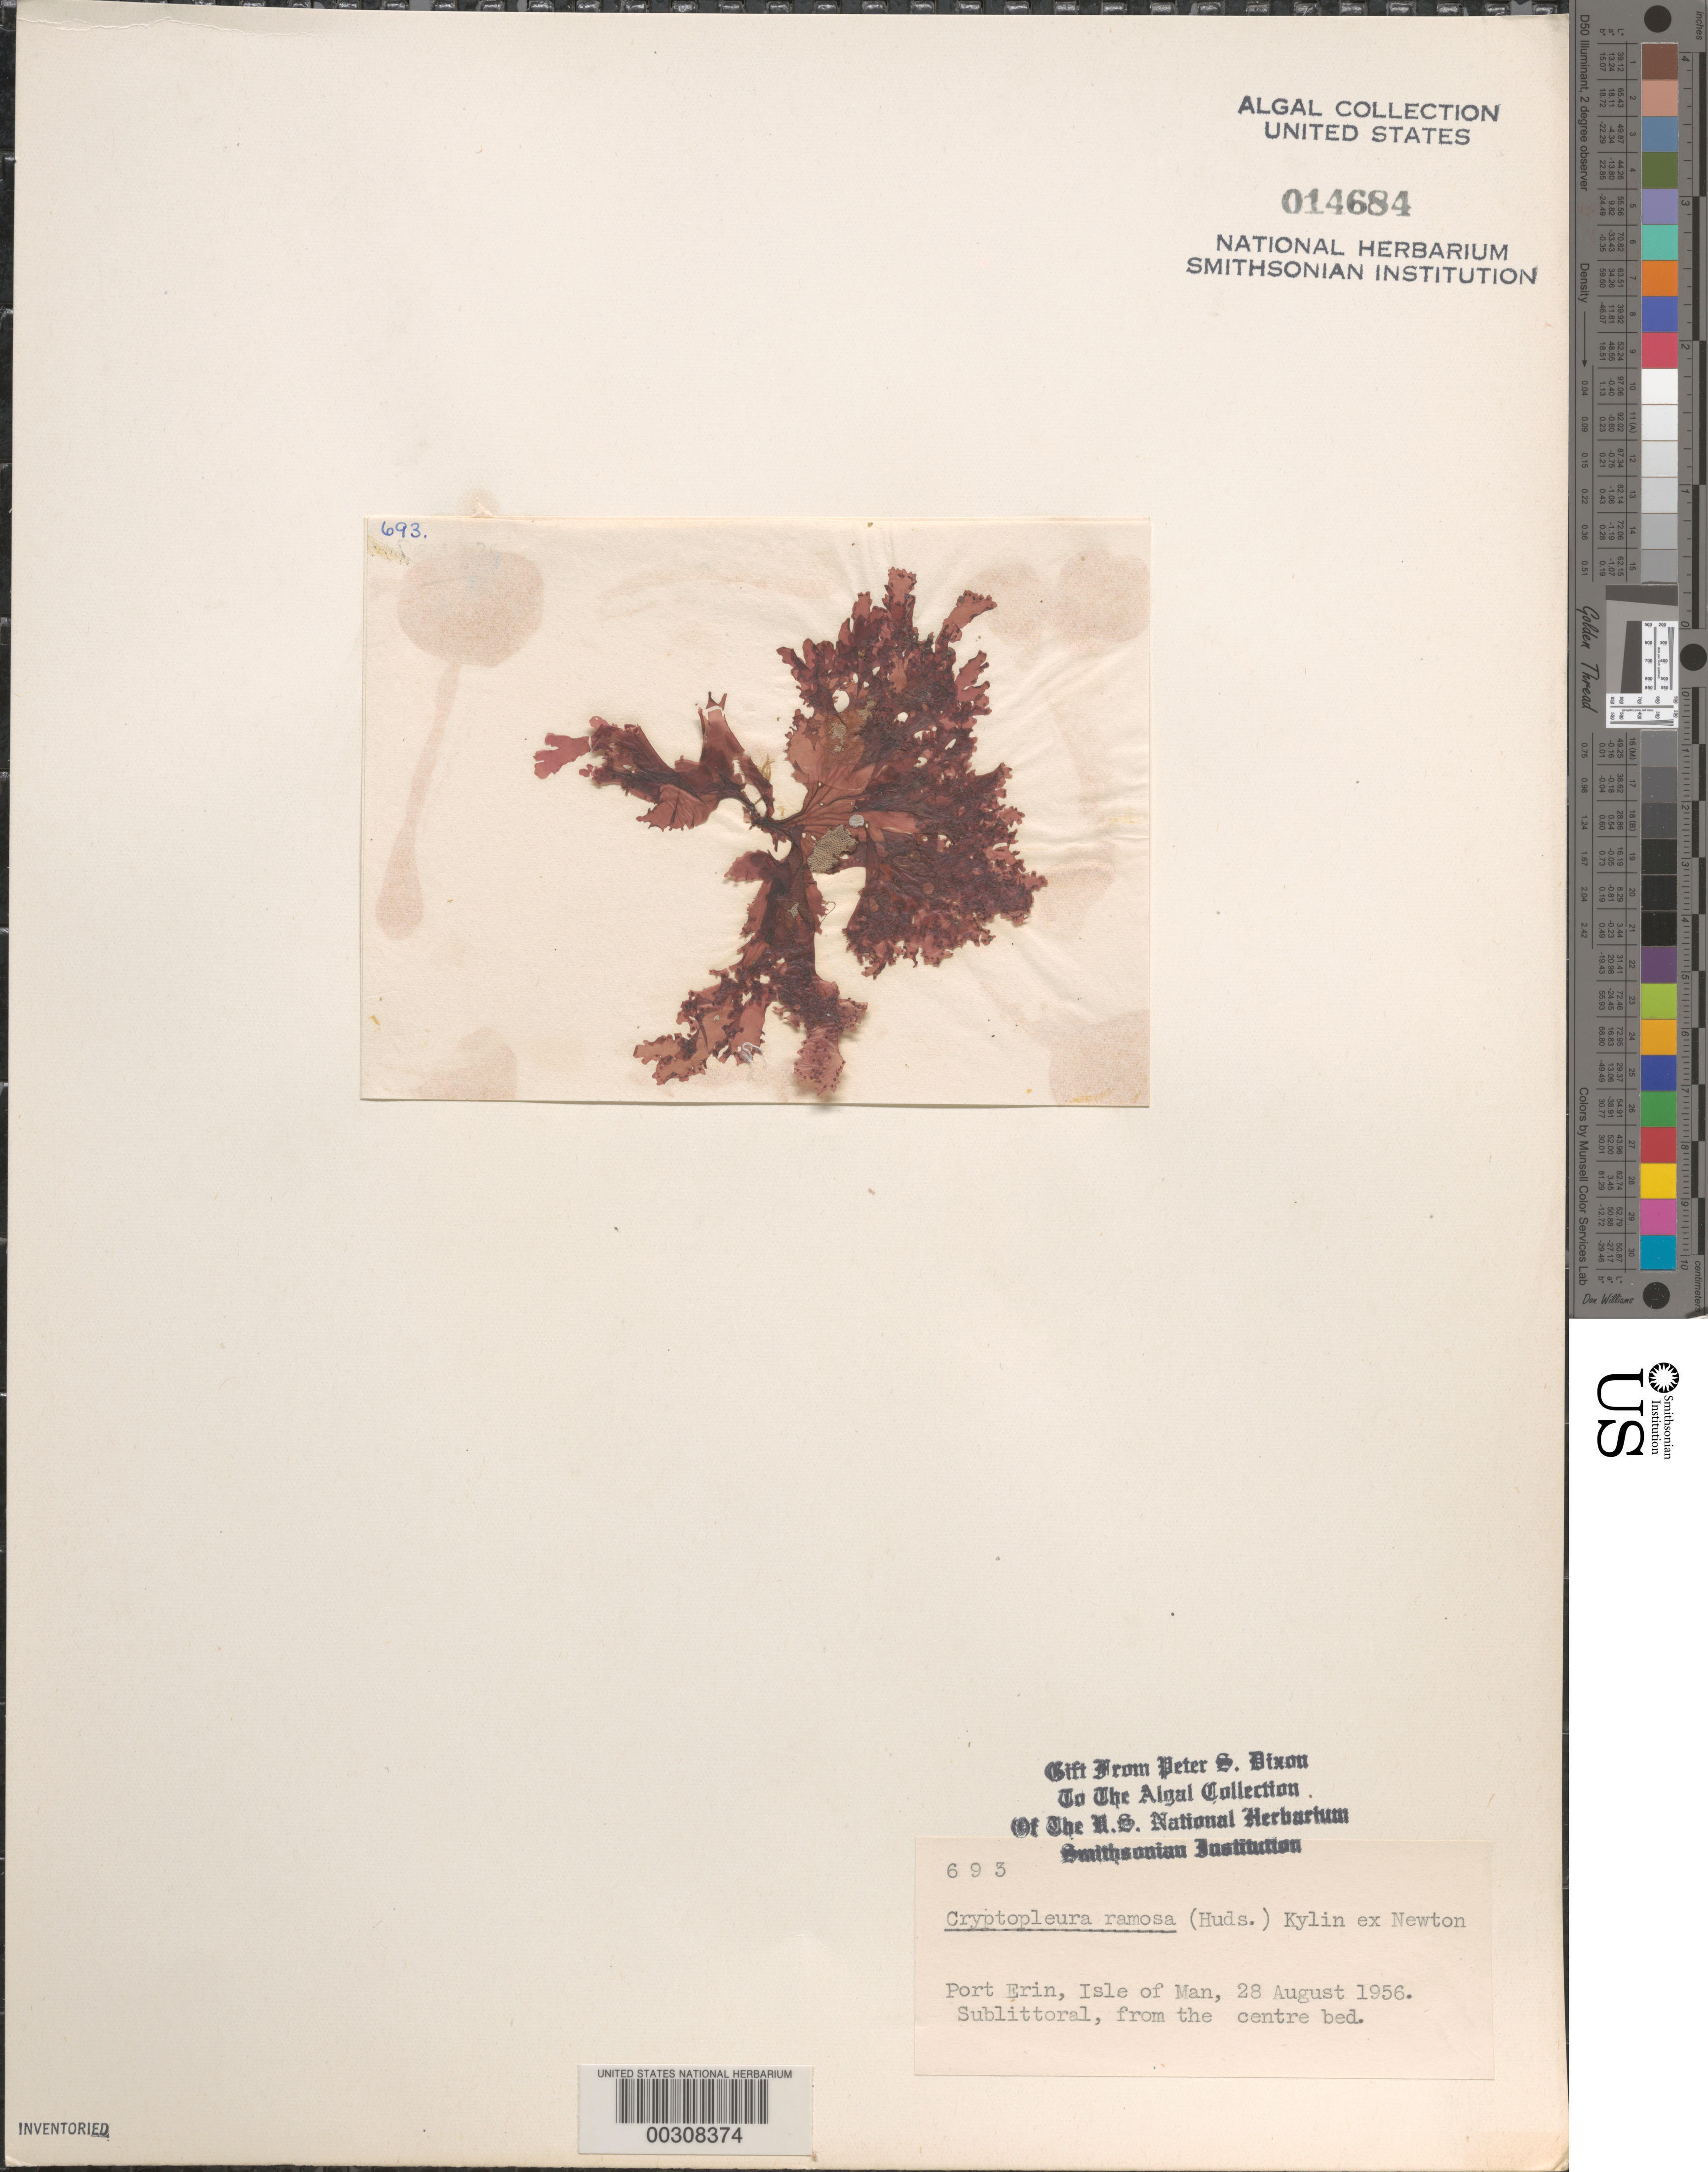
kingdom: Plantae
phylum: Rhodophyta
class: Florideophyceae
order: Ceramiales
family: Delesseriaceae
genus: Cryptopleura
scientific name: Cryptopleura ramosa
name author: (Huds.) L.M. Newton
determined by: Dixon, P. S.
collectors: P. S. Dixon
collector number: PSD 693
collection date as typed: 28 Aug 1956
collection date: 1956-08-28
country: United Kingdom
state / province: England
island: Isle of Man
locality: Port Erin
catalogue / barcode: US 14684